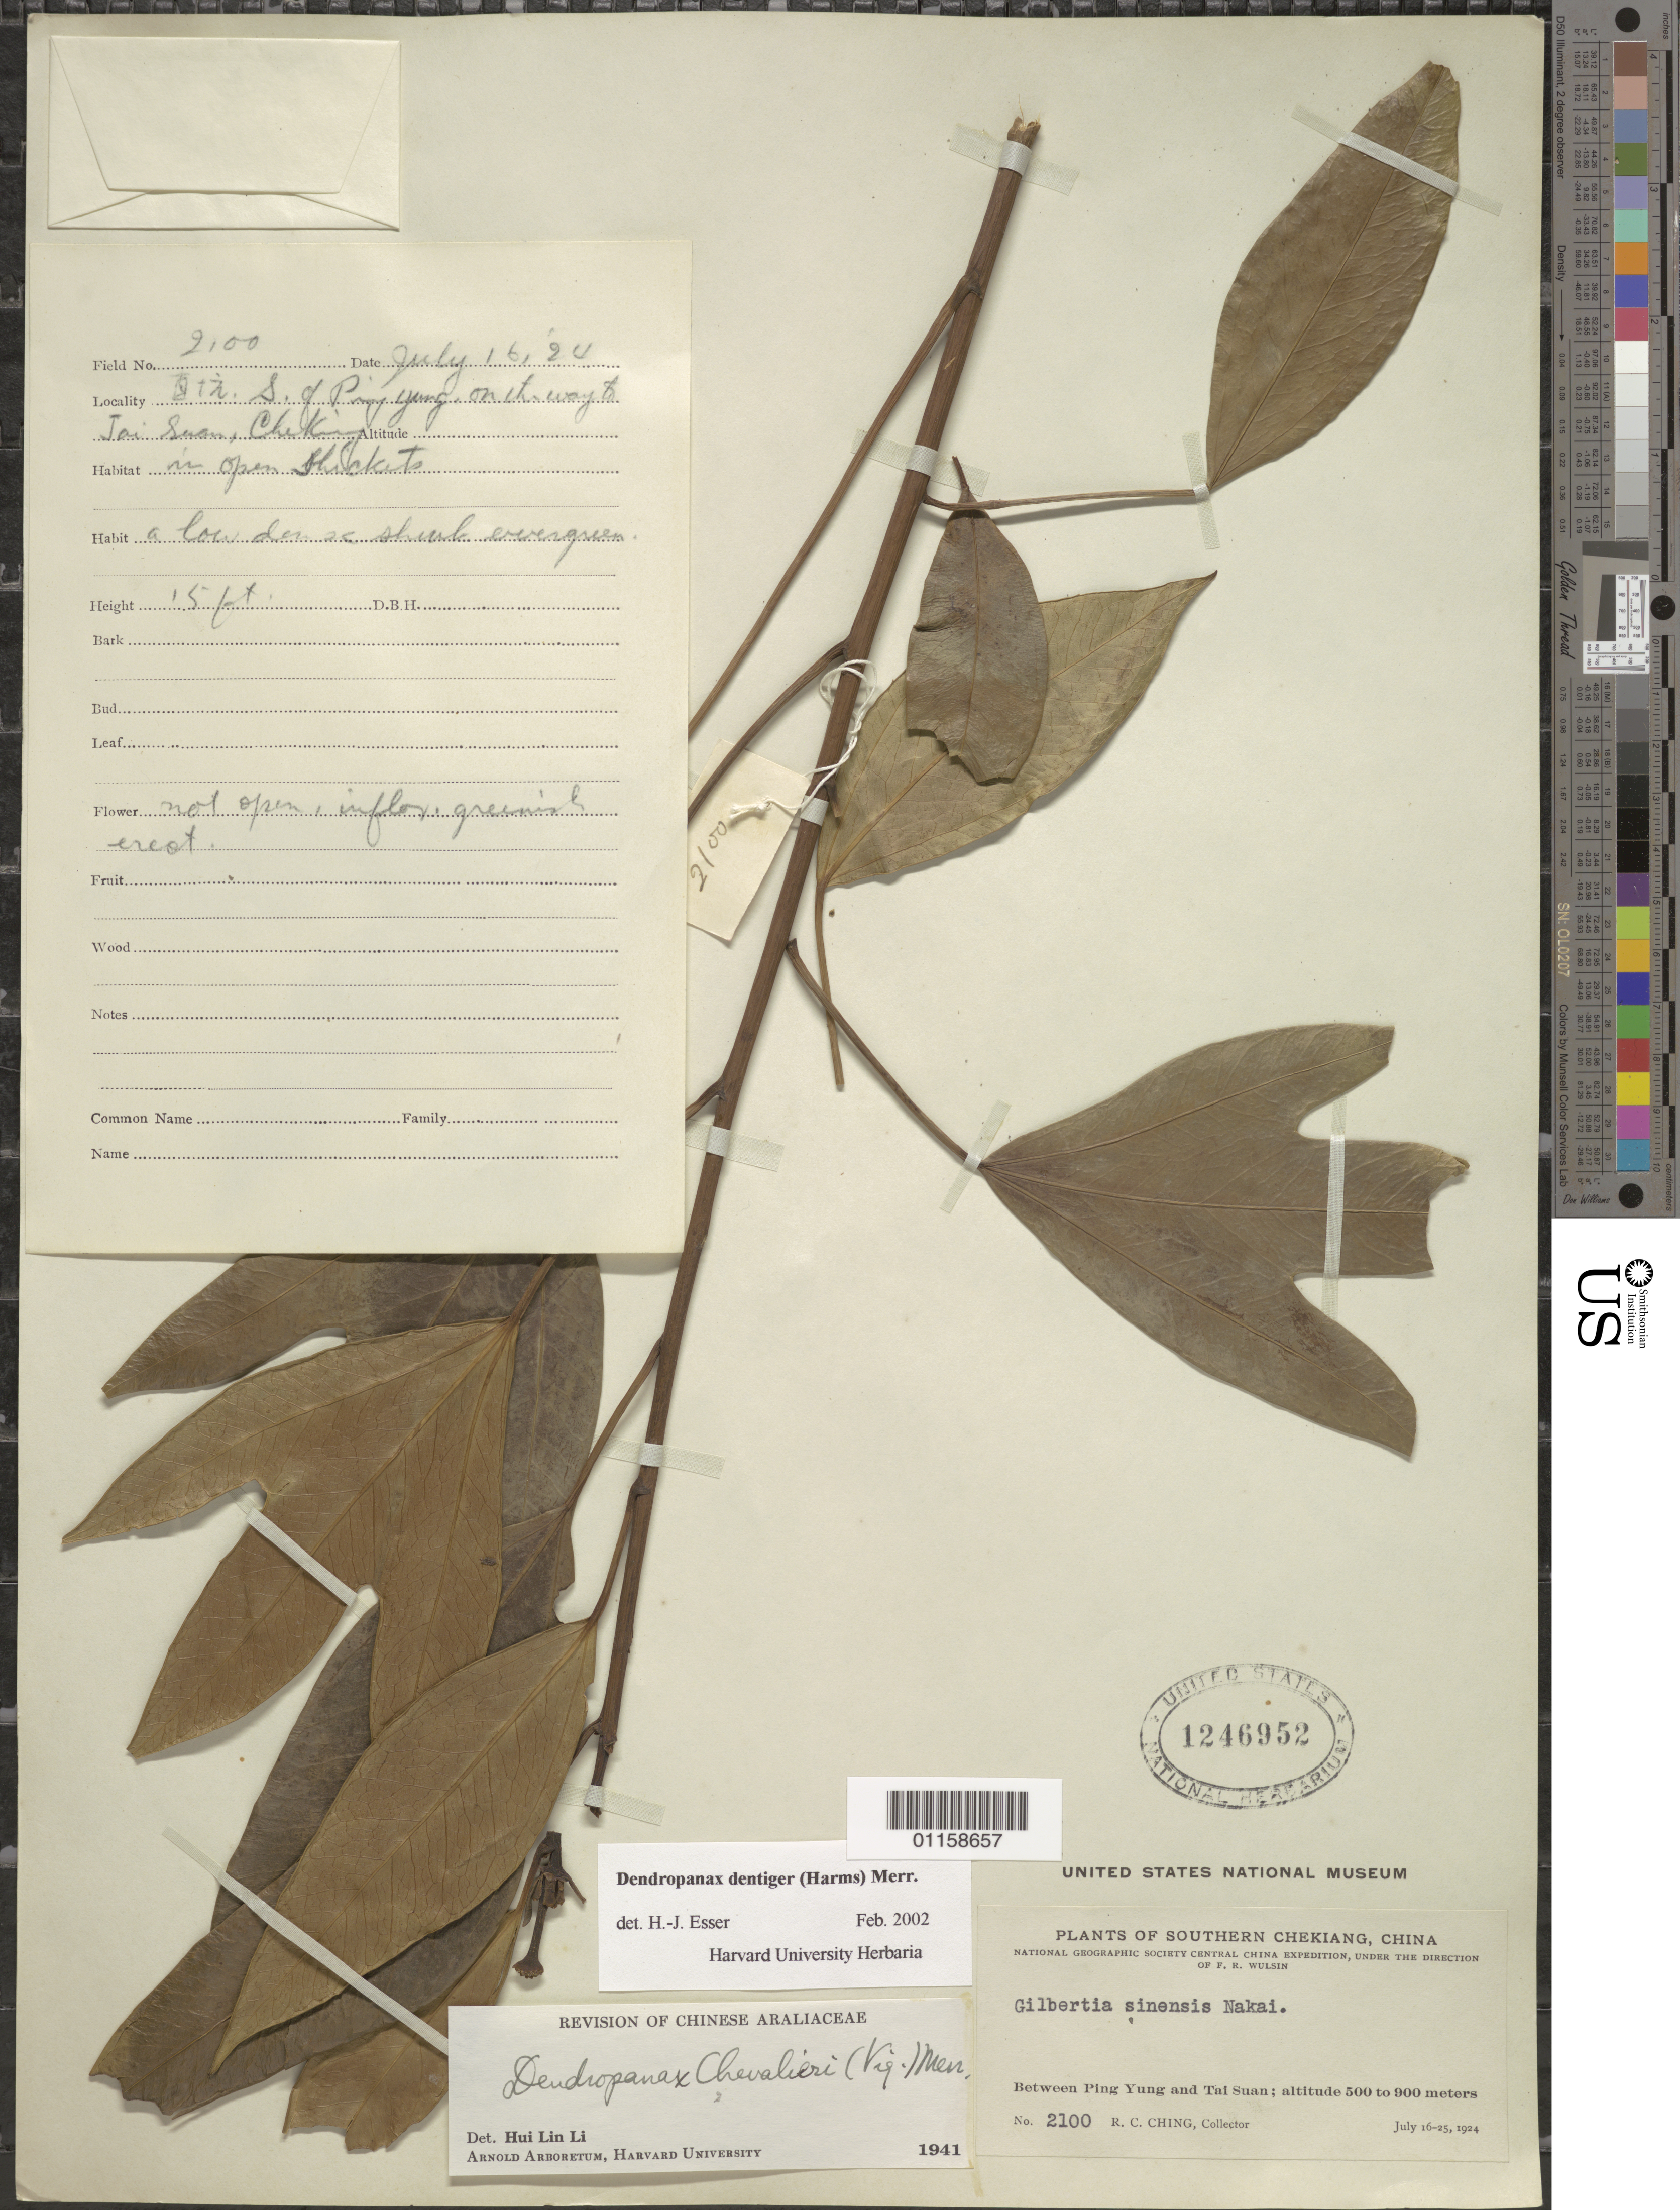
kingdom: Plantae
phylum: Tracheophyta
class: Magnoliopsida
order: Apiales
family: Araliaceae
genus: Dendropanax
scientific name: Dendropanax dentigerus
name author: (Harms) Merr.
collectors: R. C. Ching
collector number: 2100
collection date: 1924-07-16/1924-07-25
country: China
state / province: Zhejiang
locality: Between Ping Yung and Tai Suan.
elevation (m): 500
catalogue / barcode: US 1246952